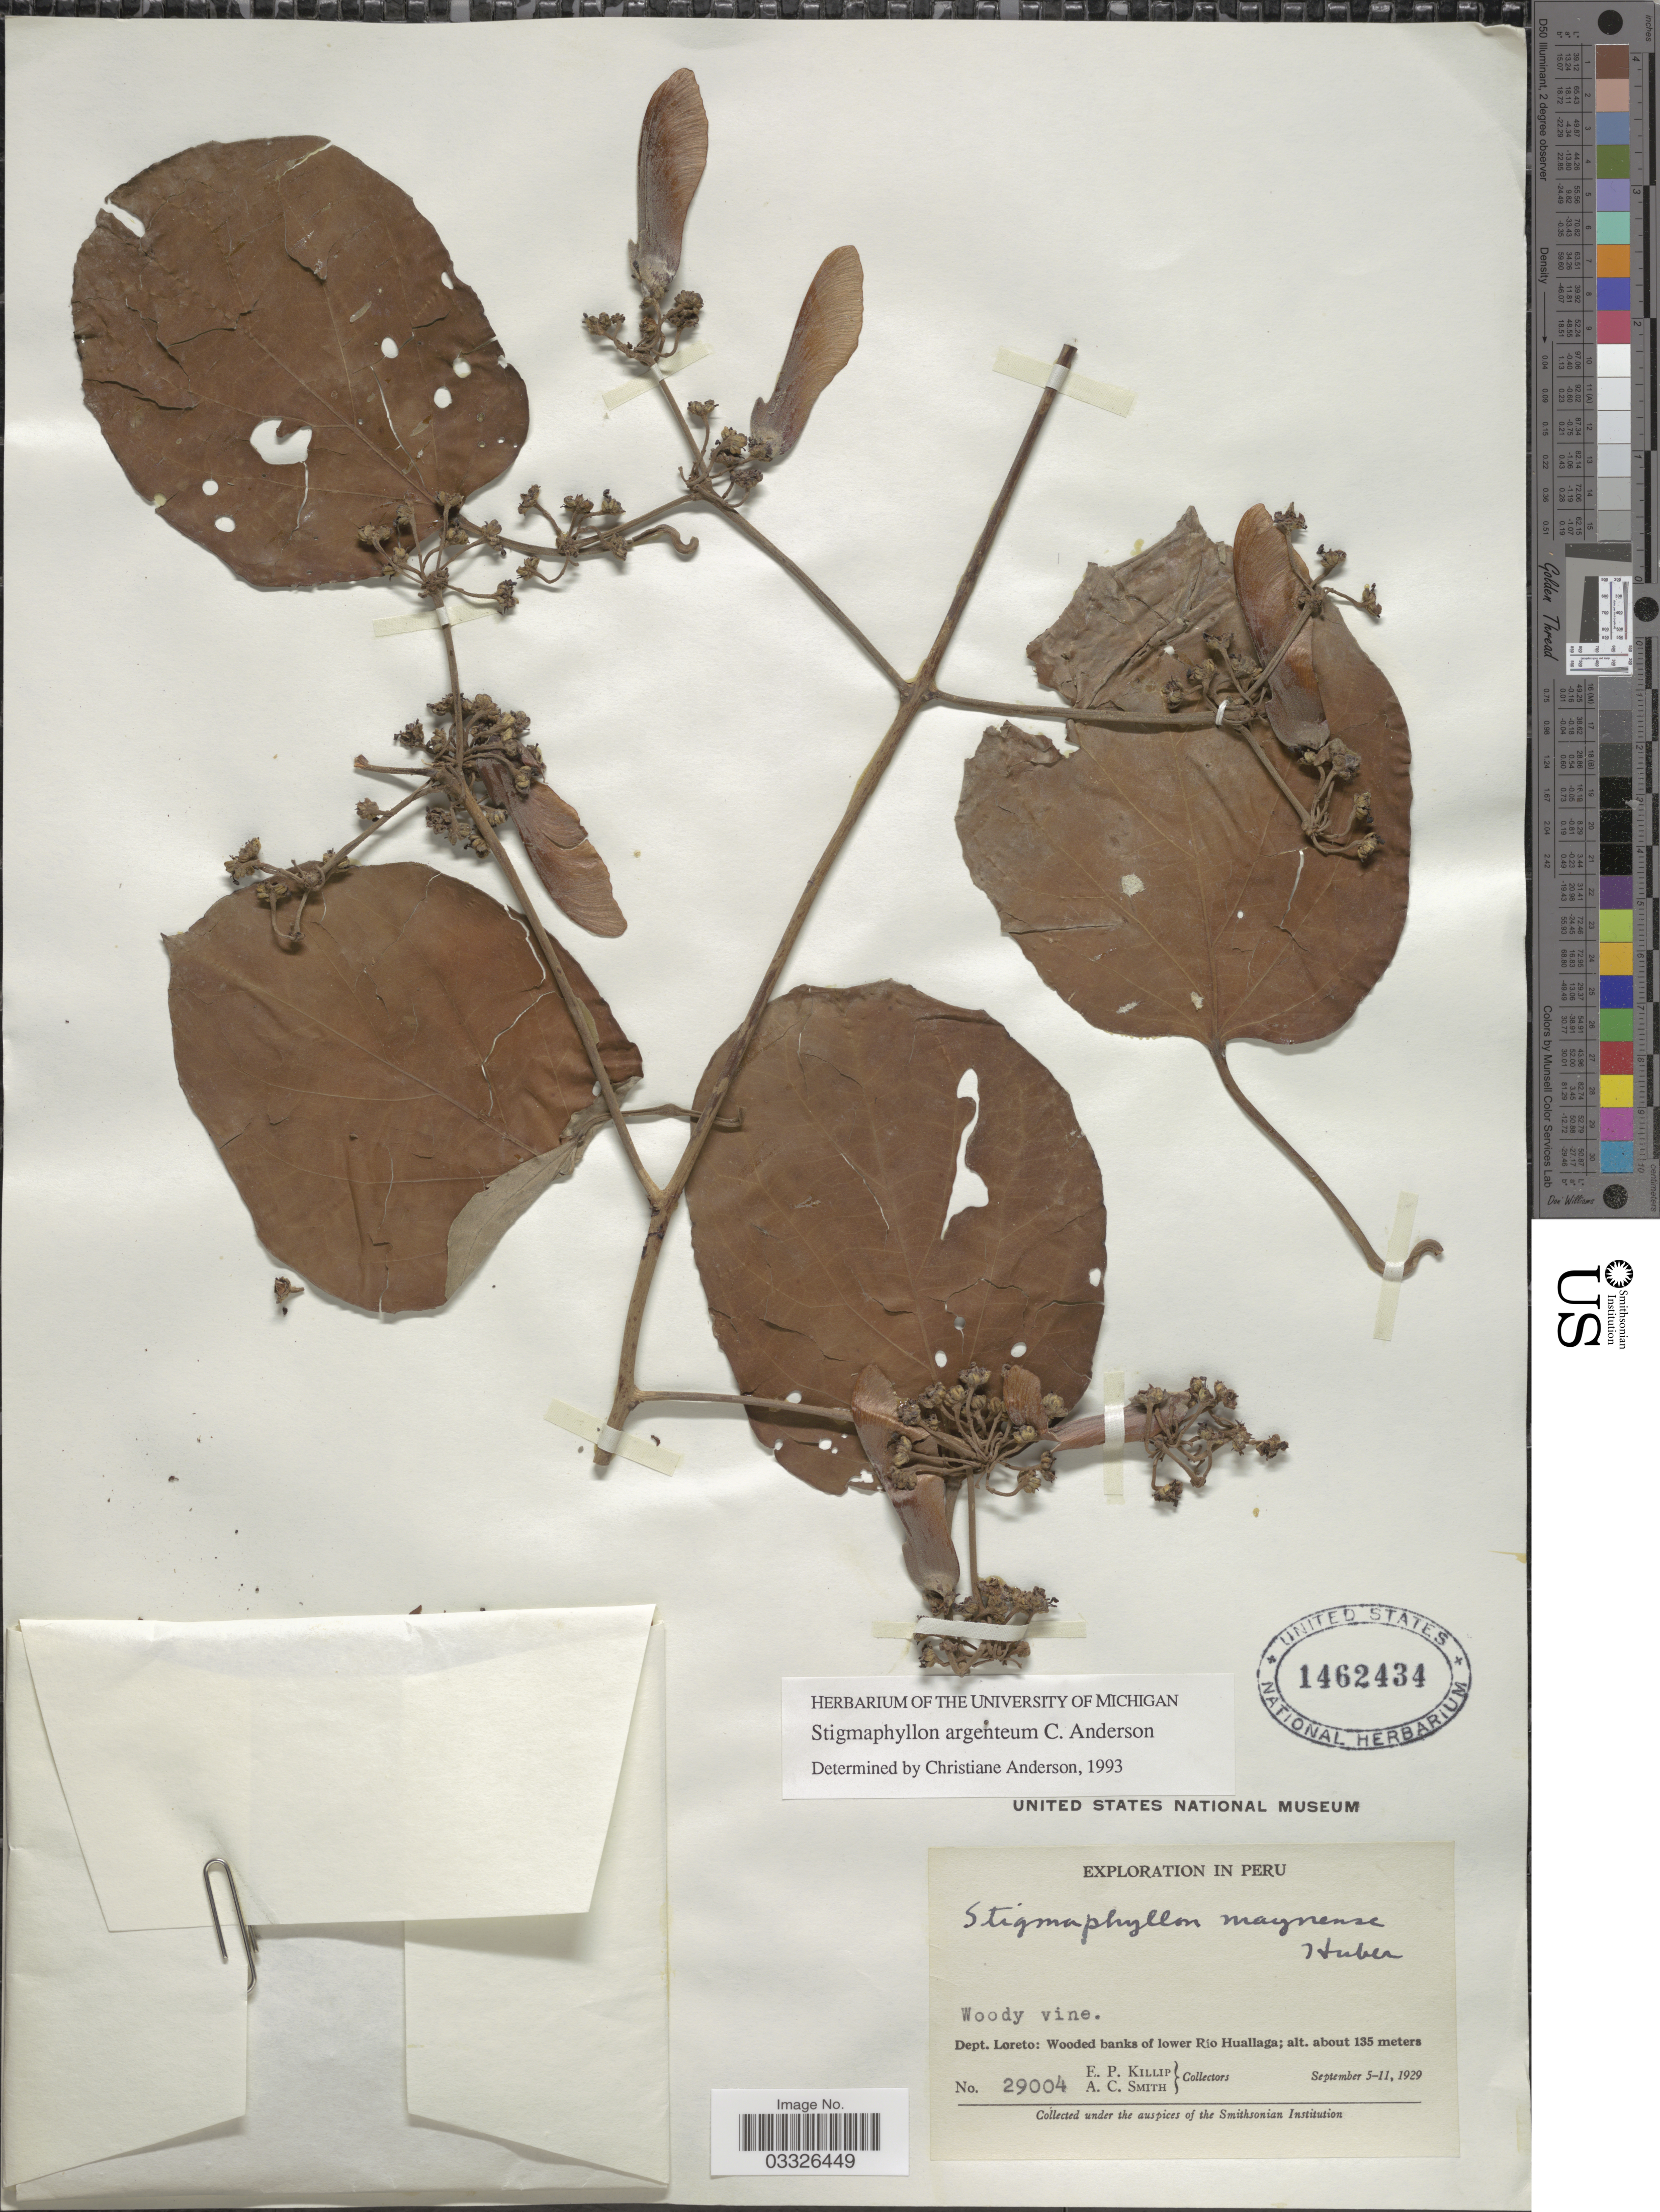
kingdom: Plantae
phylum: Tracheophyta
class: Magnoliopsida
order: Malpighiales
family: Malpighiaceae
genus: Stigmaphyllon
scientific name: Stigmaphyllon argenteum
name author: C.E. Anderson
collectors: E. P. Killip & A. C. Smith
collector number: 29004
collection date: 1929-09-05/1929-09-11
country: Peru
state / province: Loreto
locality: Dept. Loreto: Wooded banks of lower Río Huallaga.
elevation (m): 135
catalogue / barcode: US 1462434